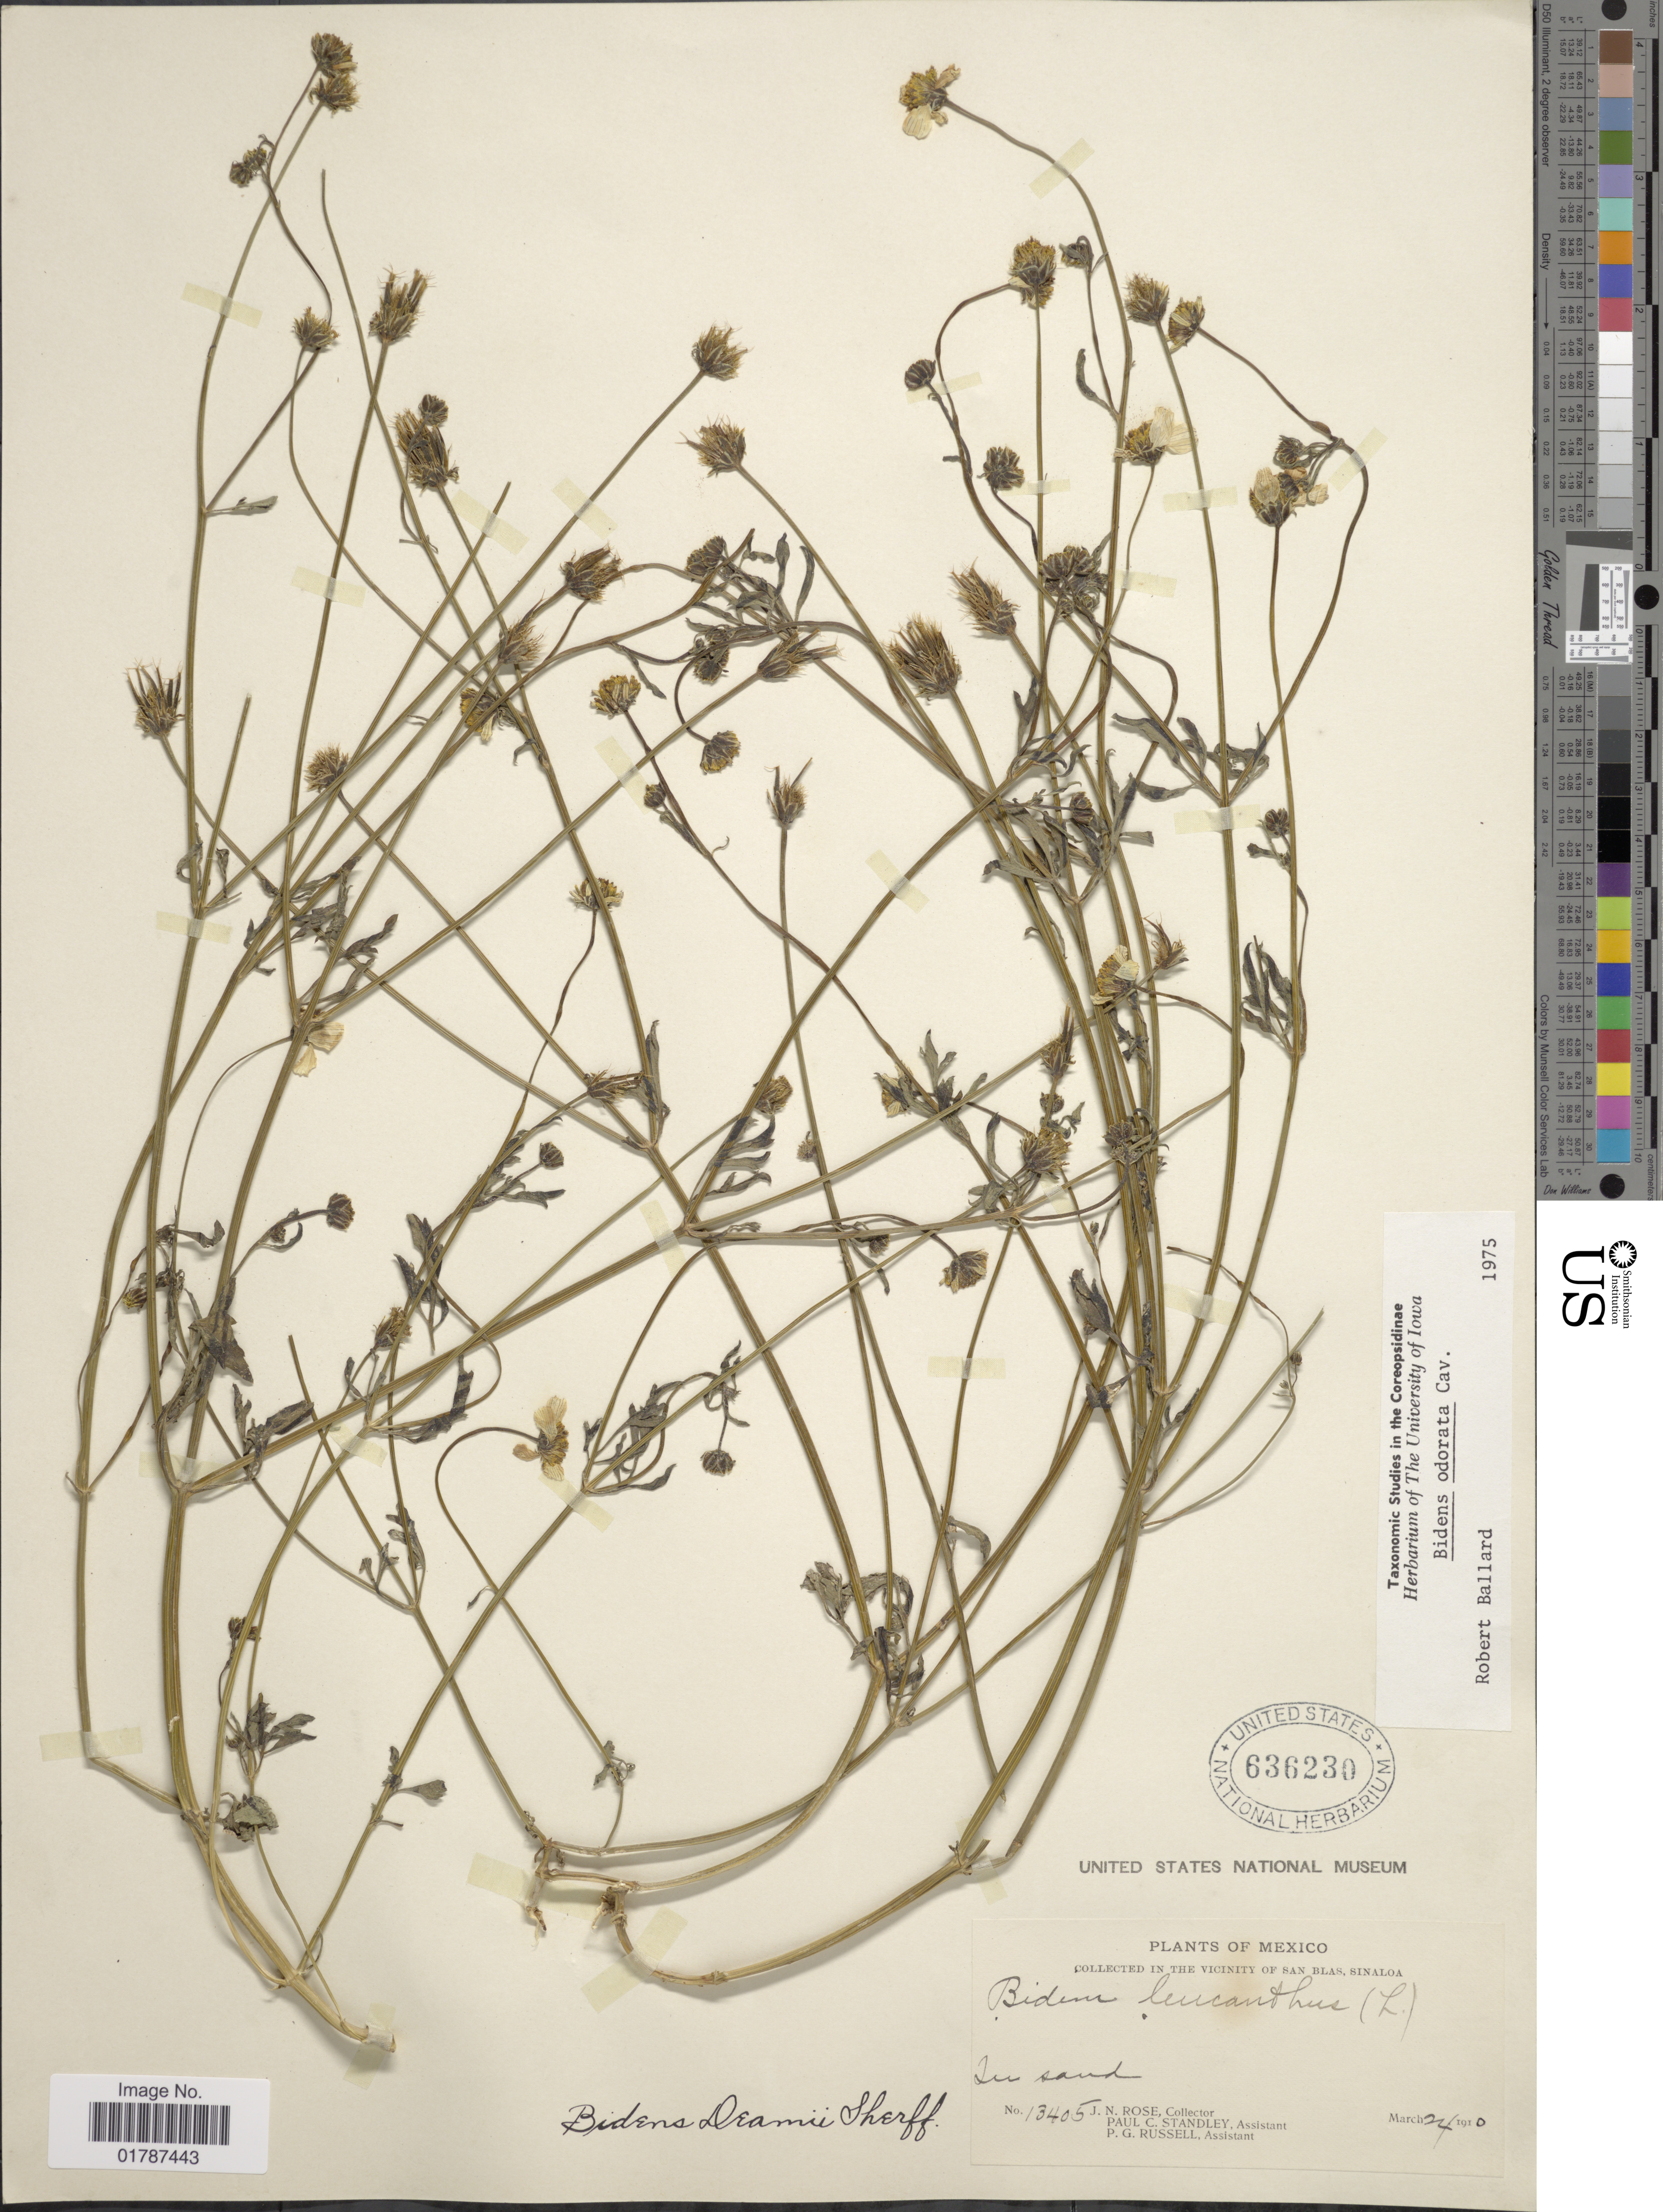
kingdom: Plantae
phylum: Tracheophyta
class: Magnoliopsida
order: Asterales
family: Asteraceae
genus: Bidens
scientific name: Bidens odorata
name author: Cav.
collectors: J. N. Rose, P. C. Standley & P. G. Russell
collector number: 13405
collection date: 1910-03-24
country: Mexico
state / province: Sinaloa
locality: In The Vicinity of San Blas, Sinaloa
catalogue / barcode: US 636230